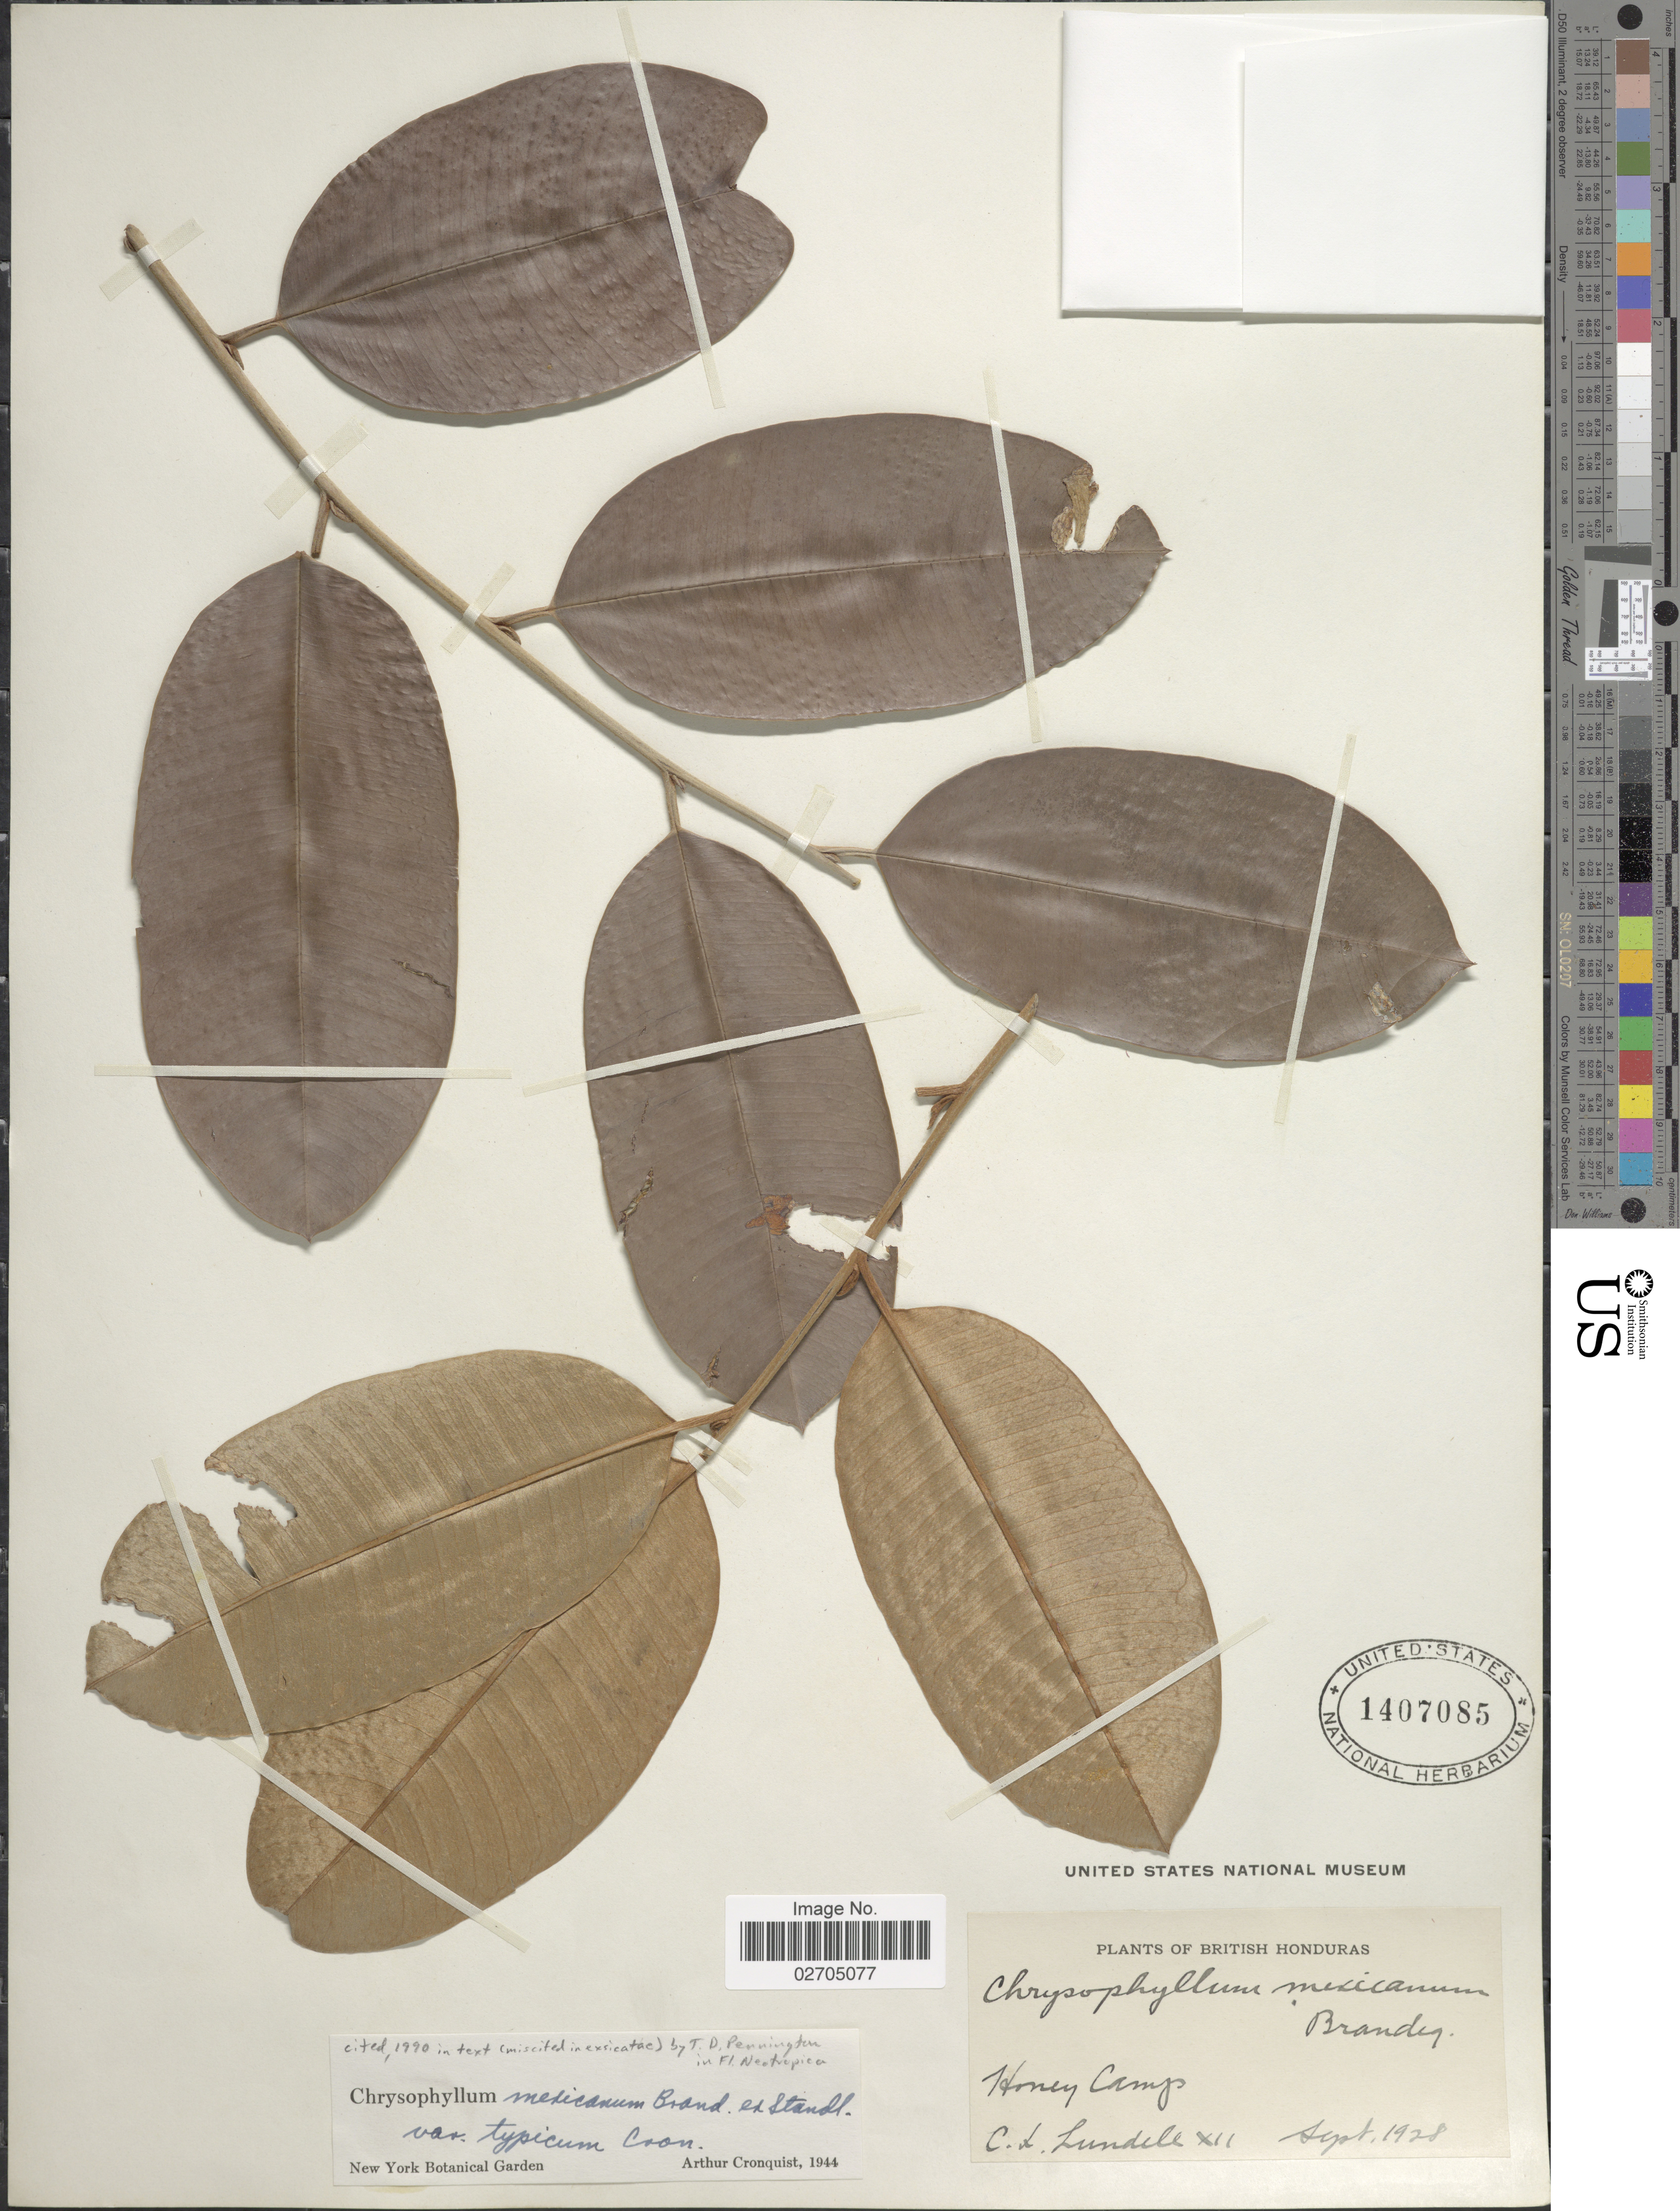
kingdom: Plantae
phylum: Tracheophyta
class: Magnoliopsida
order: Ericales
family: Sapotaceae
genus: Chrysophyllum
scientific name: Chrysophyllum mexicanum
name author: Brandegee ex Standl.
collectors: C. L. Lundell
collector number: XII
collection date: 1928-09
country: Belize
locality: British Honduras, Honey Camp.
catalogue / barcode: US 1407085